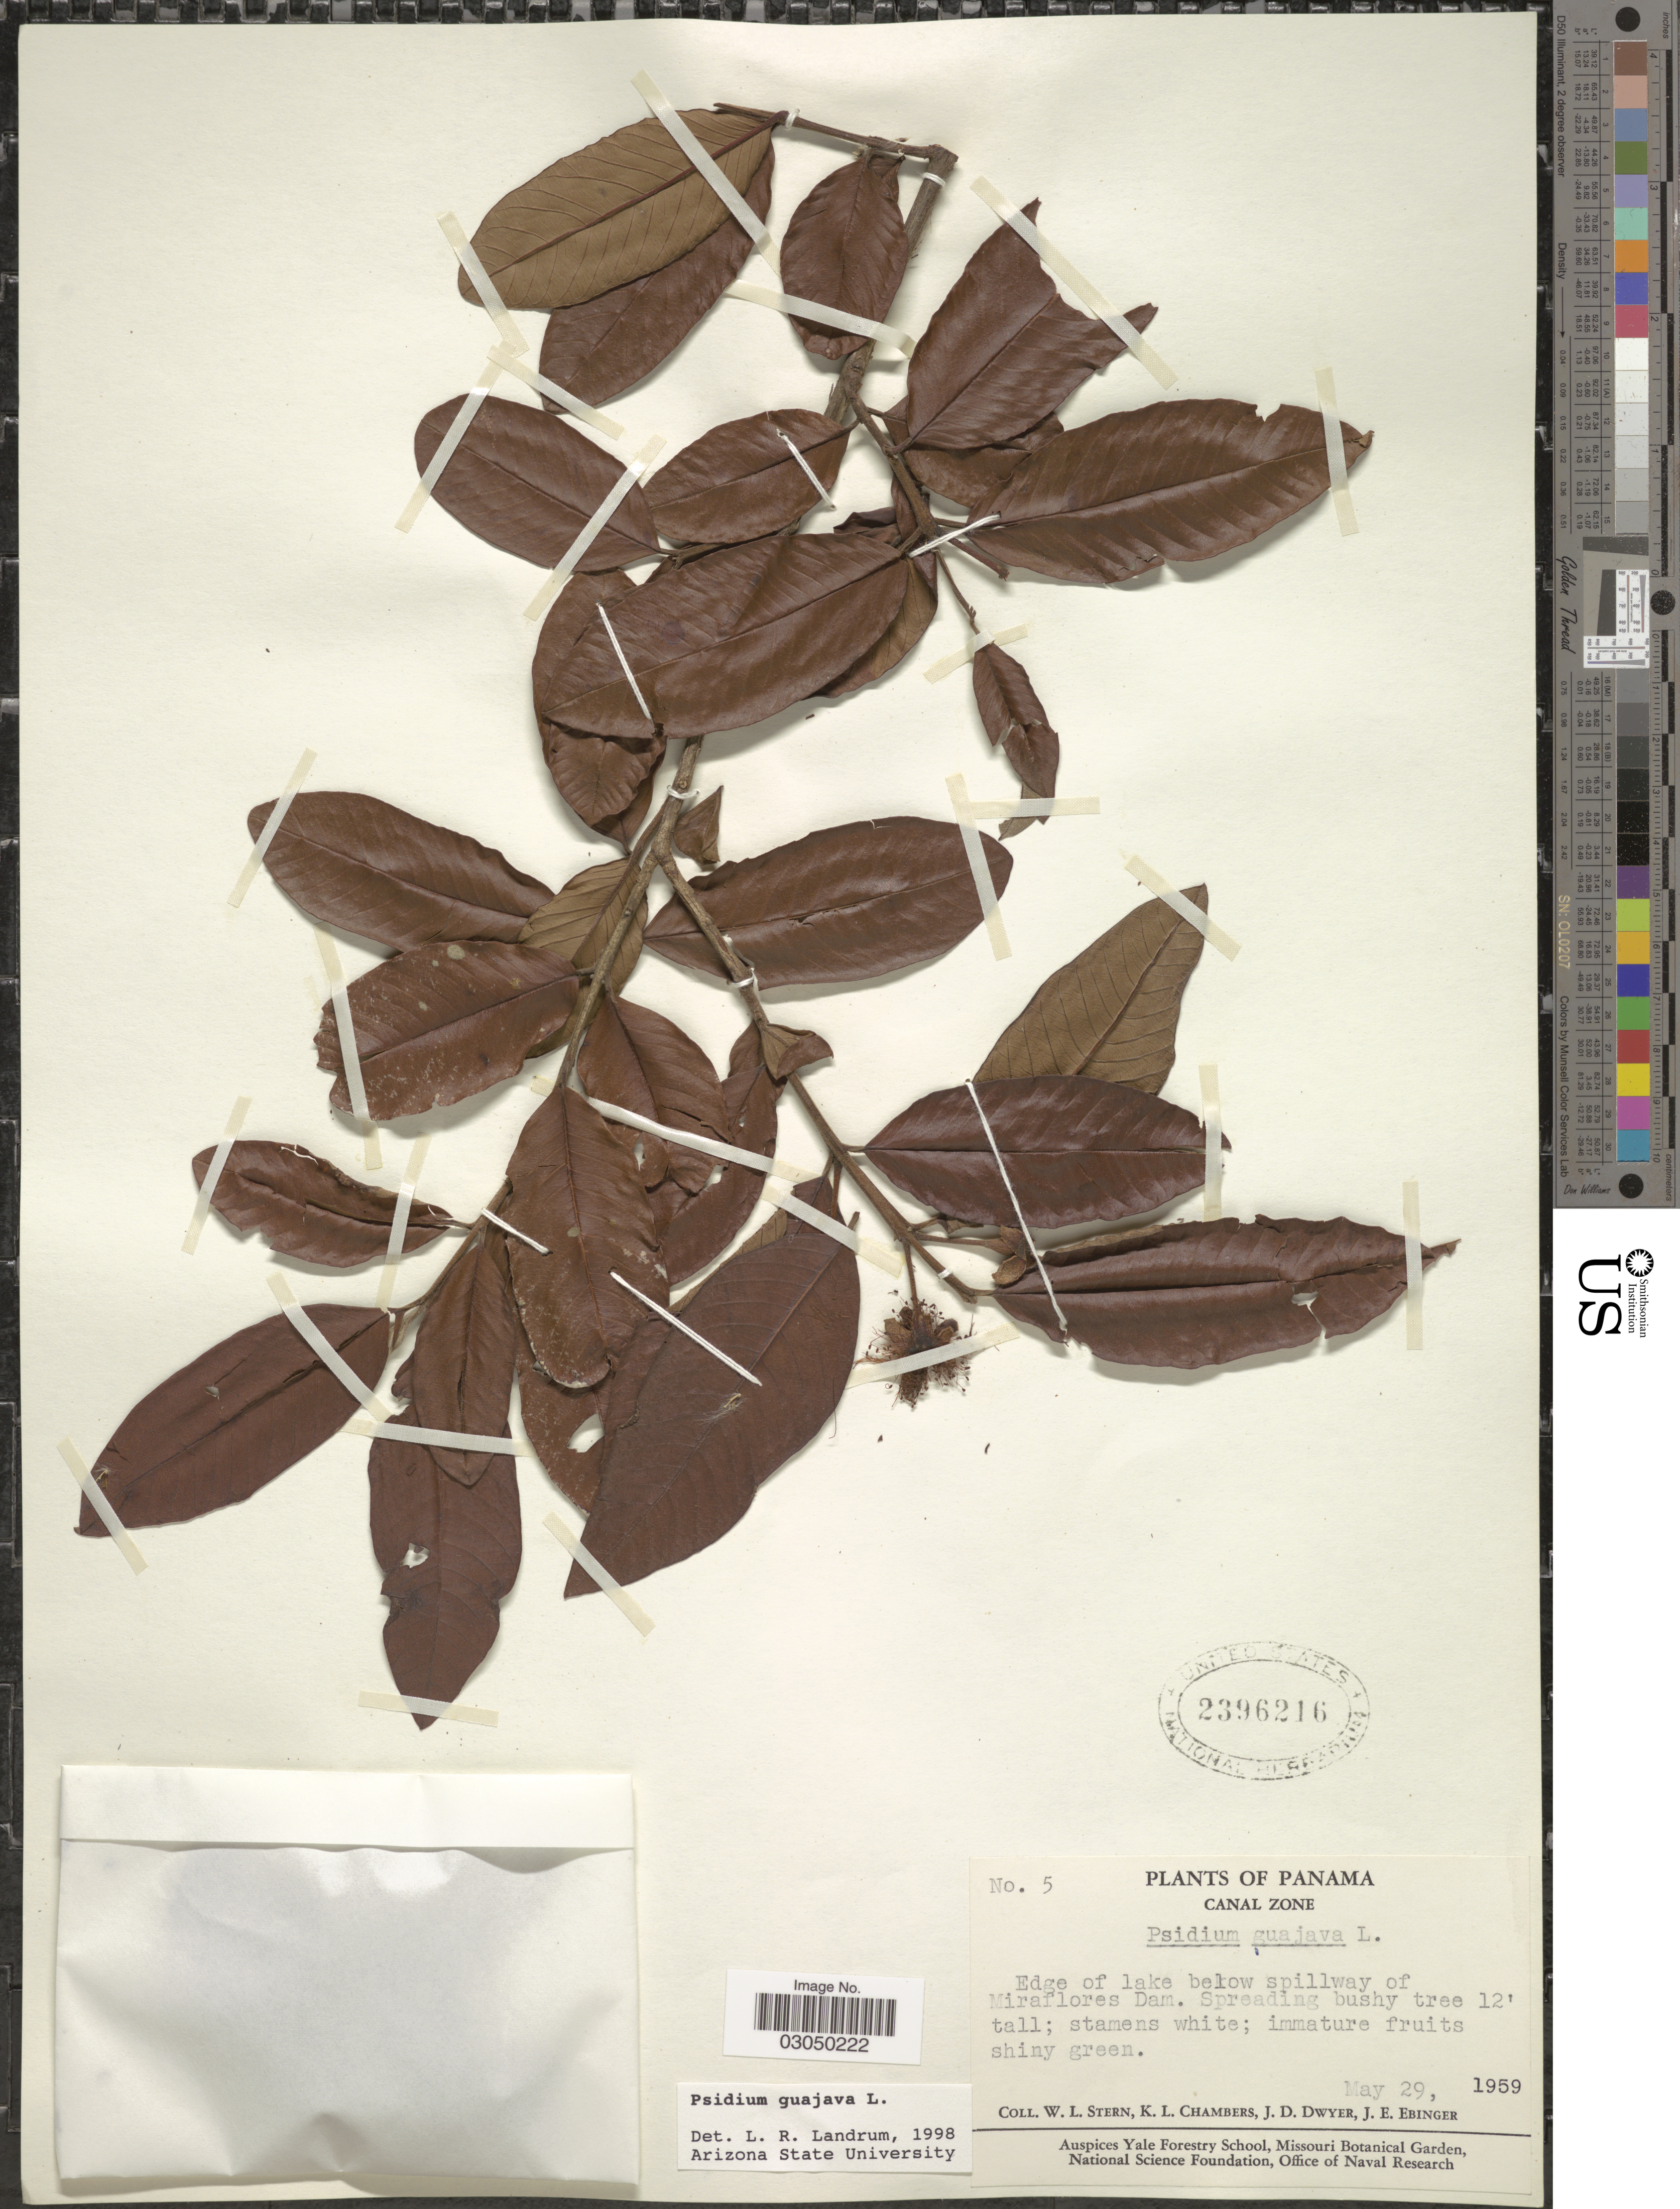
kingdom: Plantae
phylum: Tracheophyta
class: Magnoliopsida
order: Myrtales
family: Myrtaceae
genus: Psidium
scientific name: Psidium guajava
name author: L.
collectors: W. L. Stern, K. Chambers, J. D. Dwyer & J. Ebinger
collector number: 5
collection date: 1959-05-29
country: Panama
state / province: Panamá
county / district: Canal Zone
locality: Canal Zone. Edge of lake below spillway of Miraflores Dam.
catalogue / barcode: US 2396216